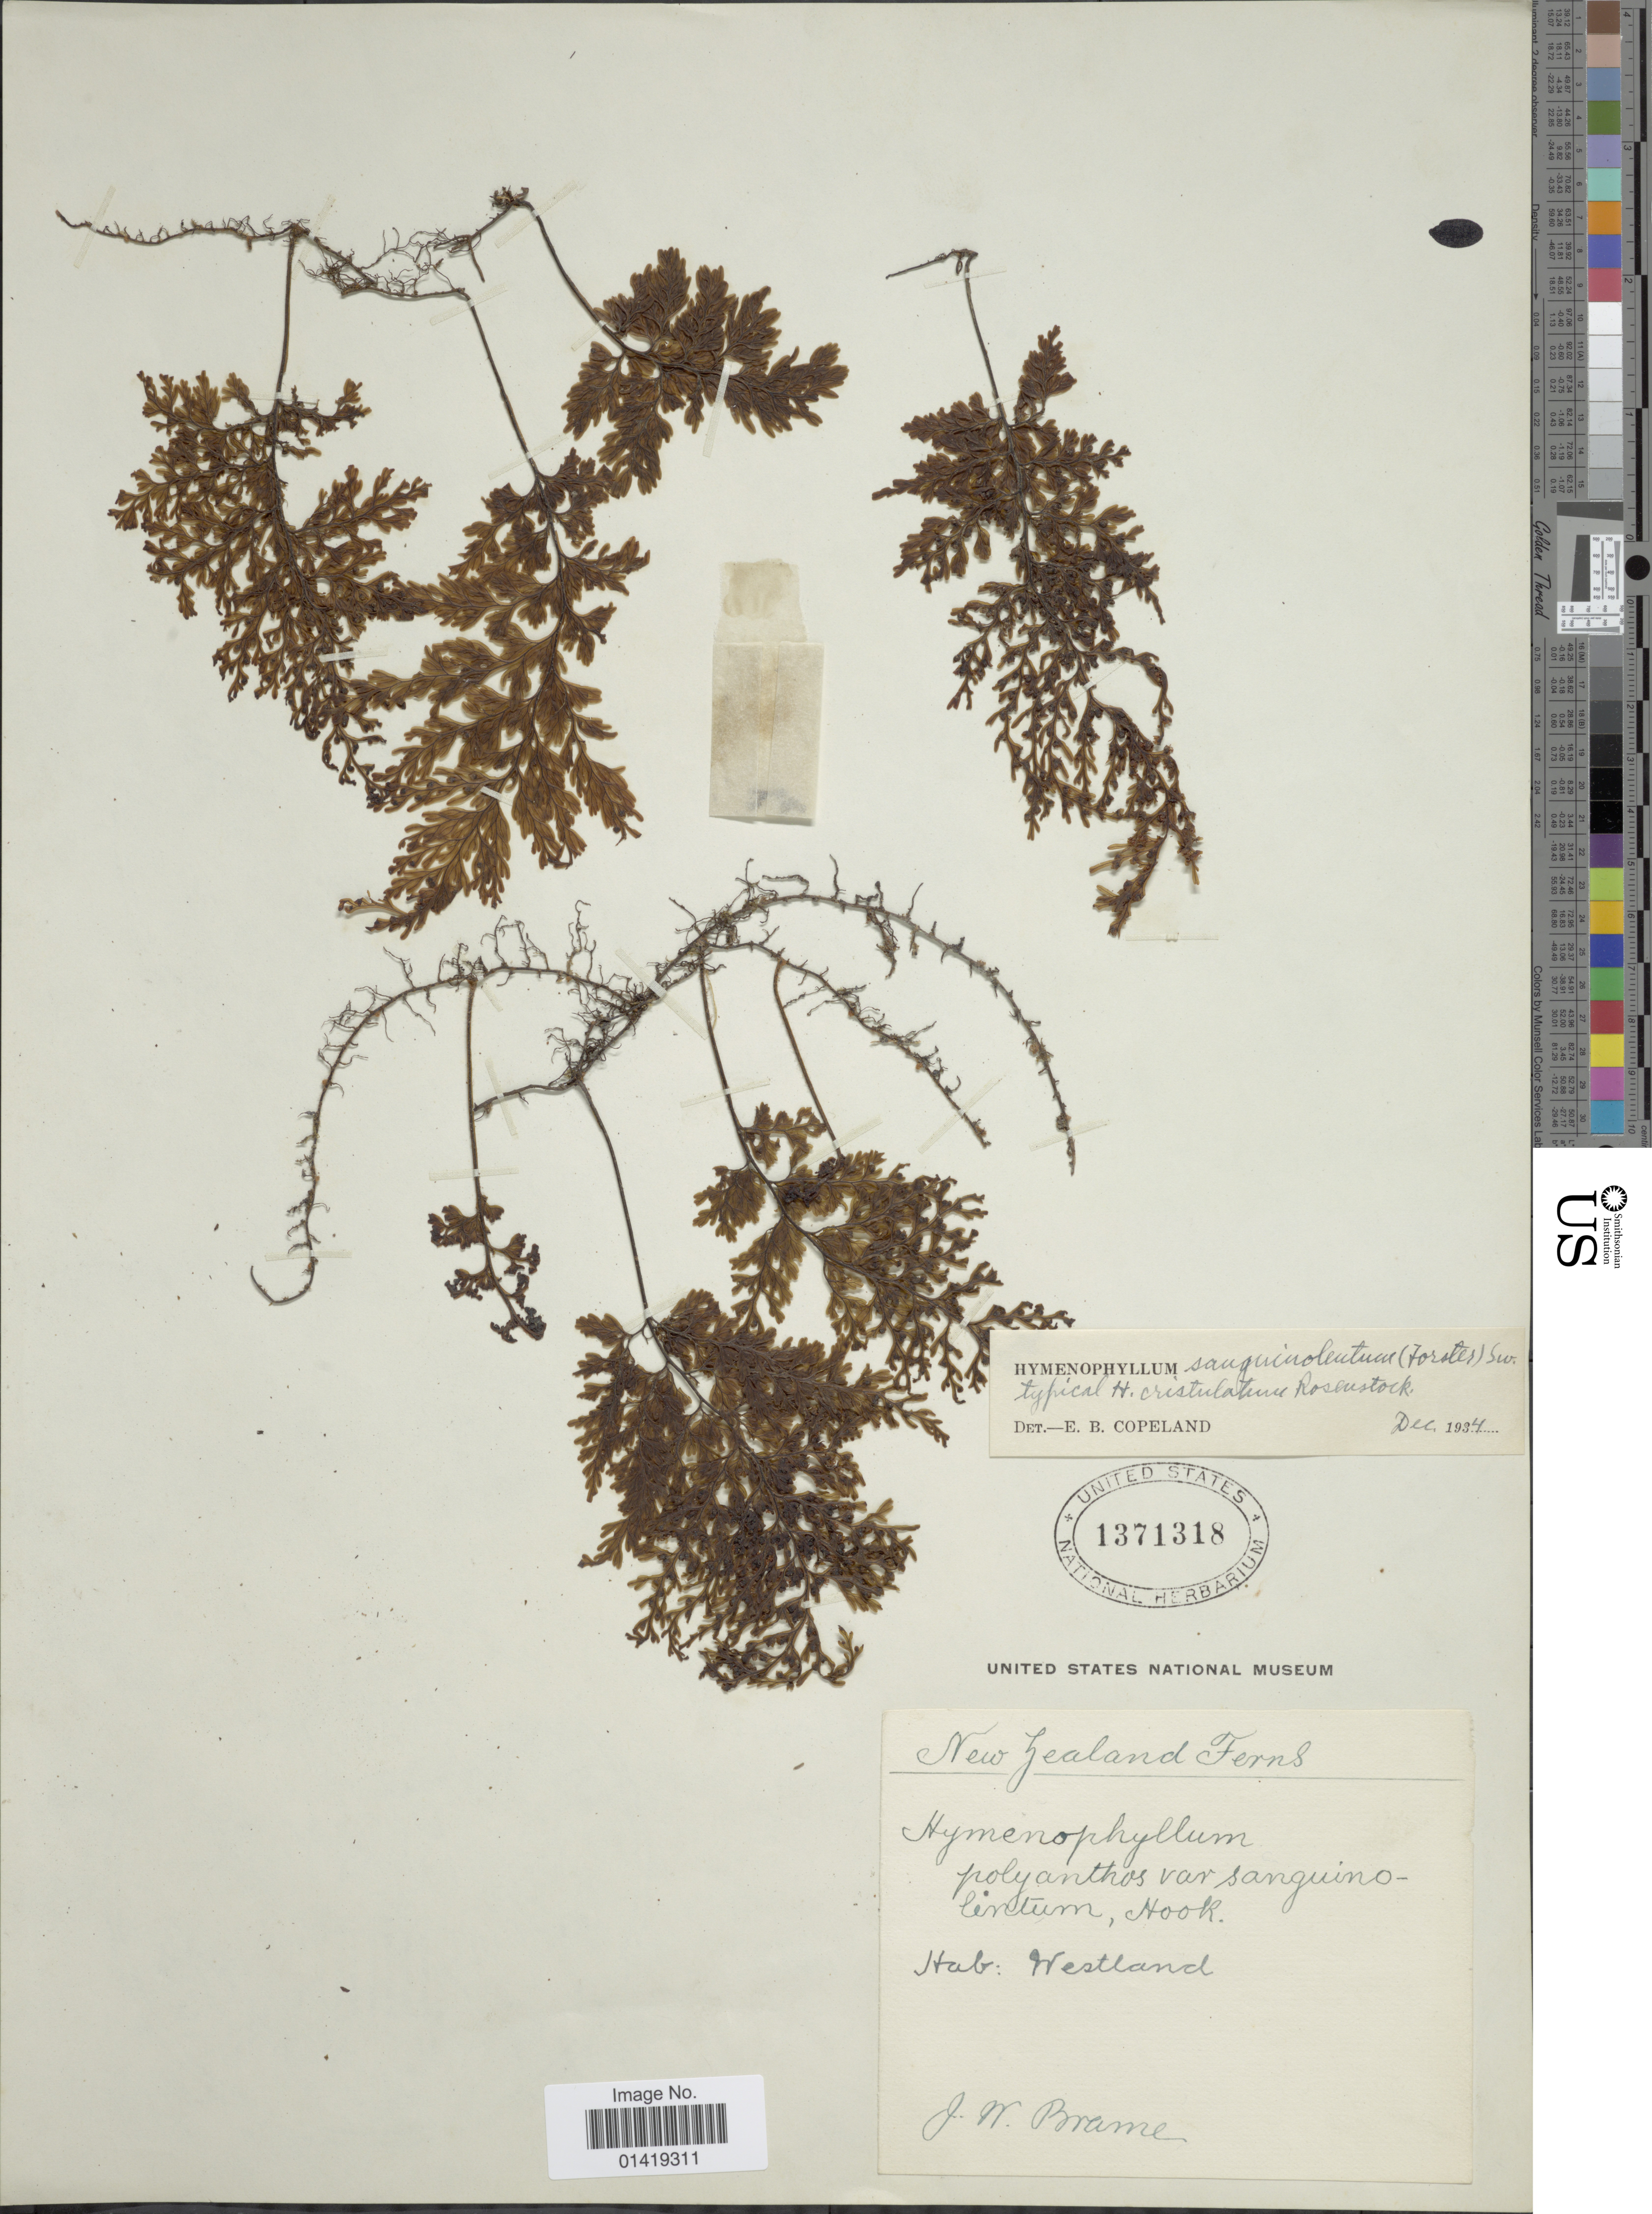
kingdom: Plantae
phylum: Tracheophyta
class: Polypodiopsida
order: Hymenophyllales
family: Hymenophyllaceae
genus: Hymenophyllum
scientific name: Hymenophyllum sanguinolentum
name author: (G. Forst.) Sw.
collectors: J. Brame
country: New Zealand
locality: New Zealand ferns Westland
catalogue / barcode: US 1371318